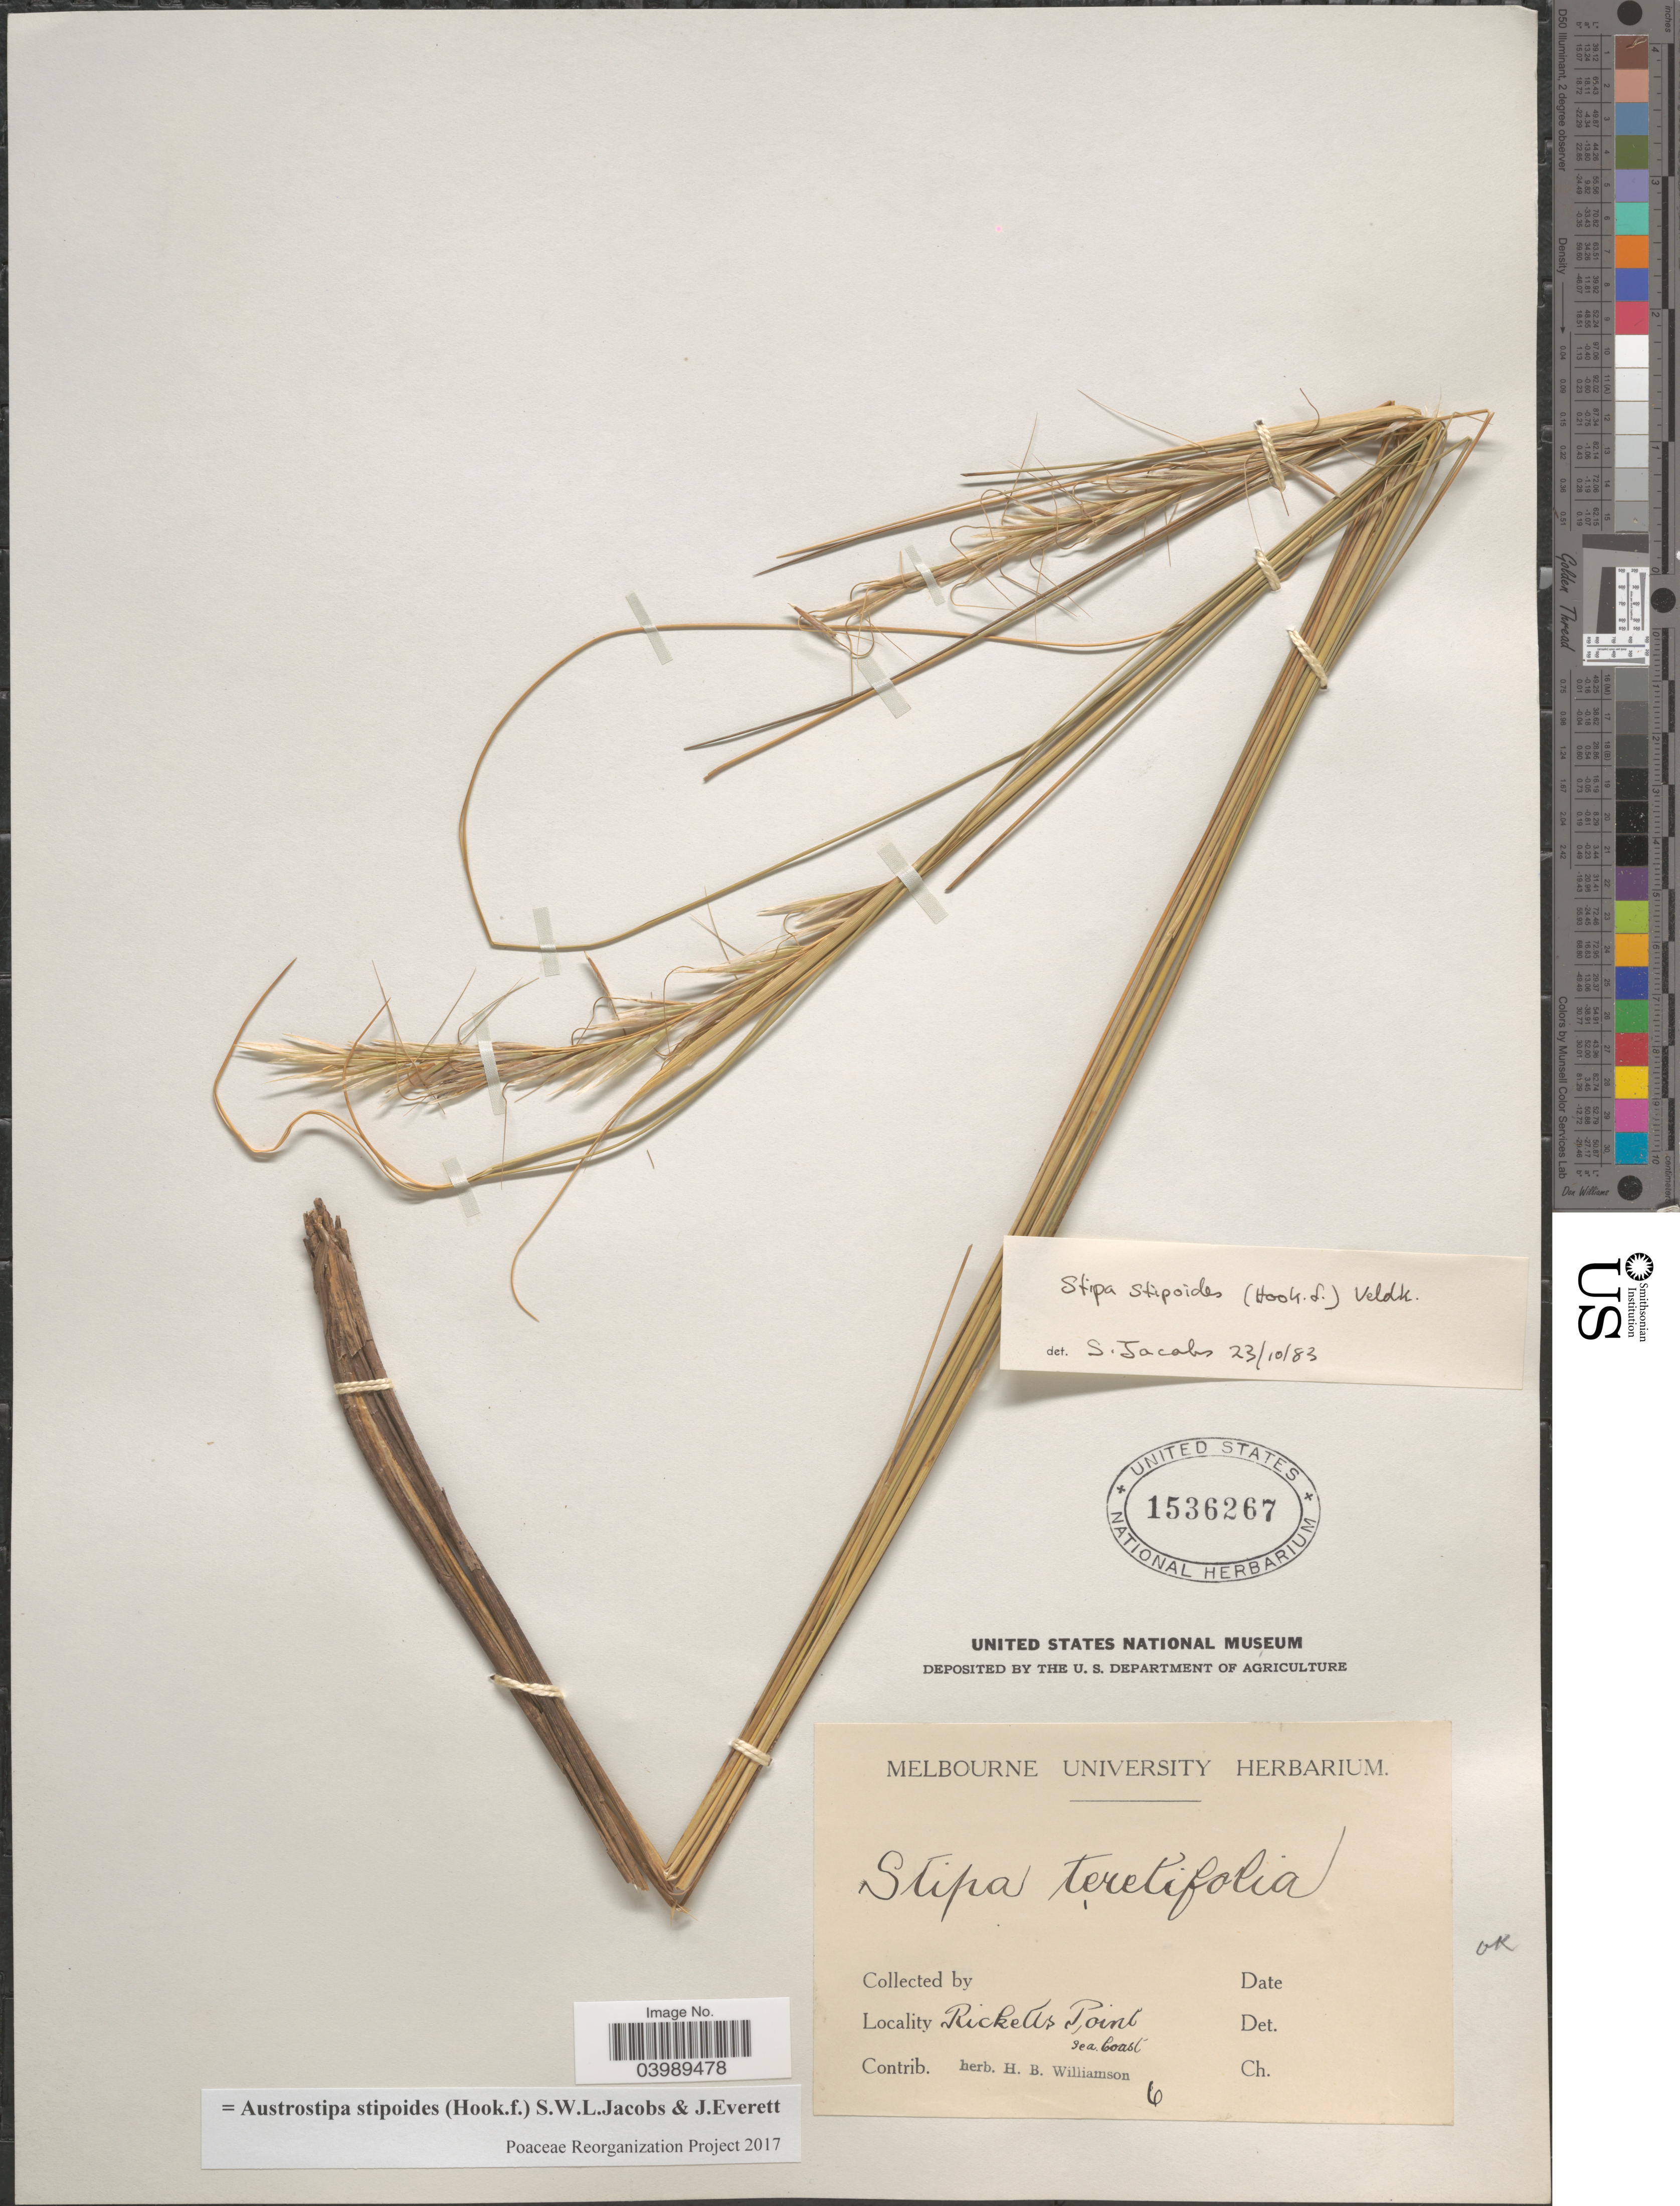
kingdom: Plantae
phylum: Tracheophyta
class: Liliopsida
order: Poales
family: Poaceae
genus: Austrostipa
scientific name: Austrostipa stipoides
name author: (Hook. f.) S.W.L. Jacobs & J. Everett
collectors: Ex herb. H. B. Williamson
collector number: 6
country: Australia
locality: Ricketts Point. Sea coast.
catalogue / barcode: US 1536267